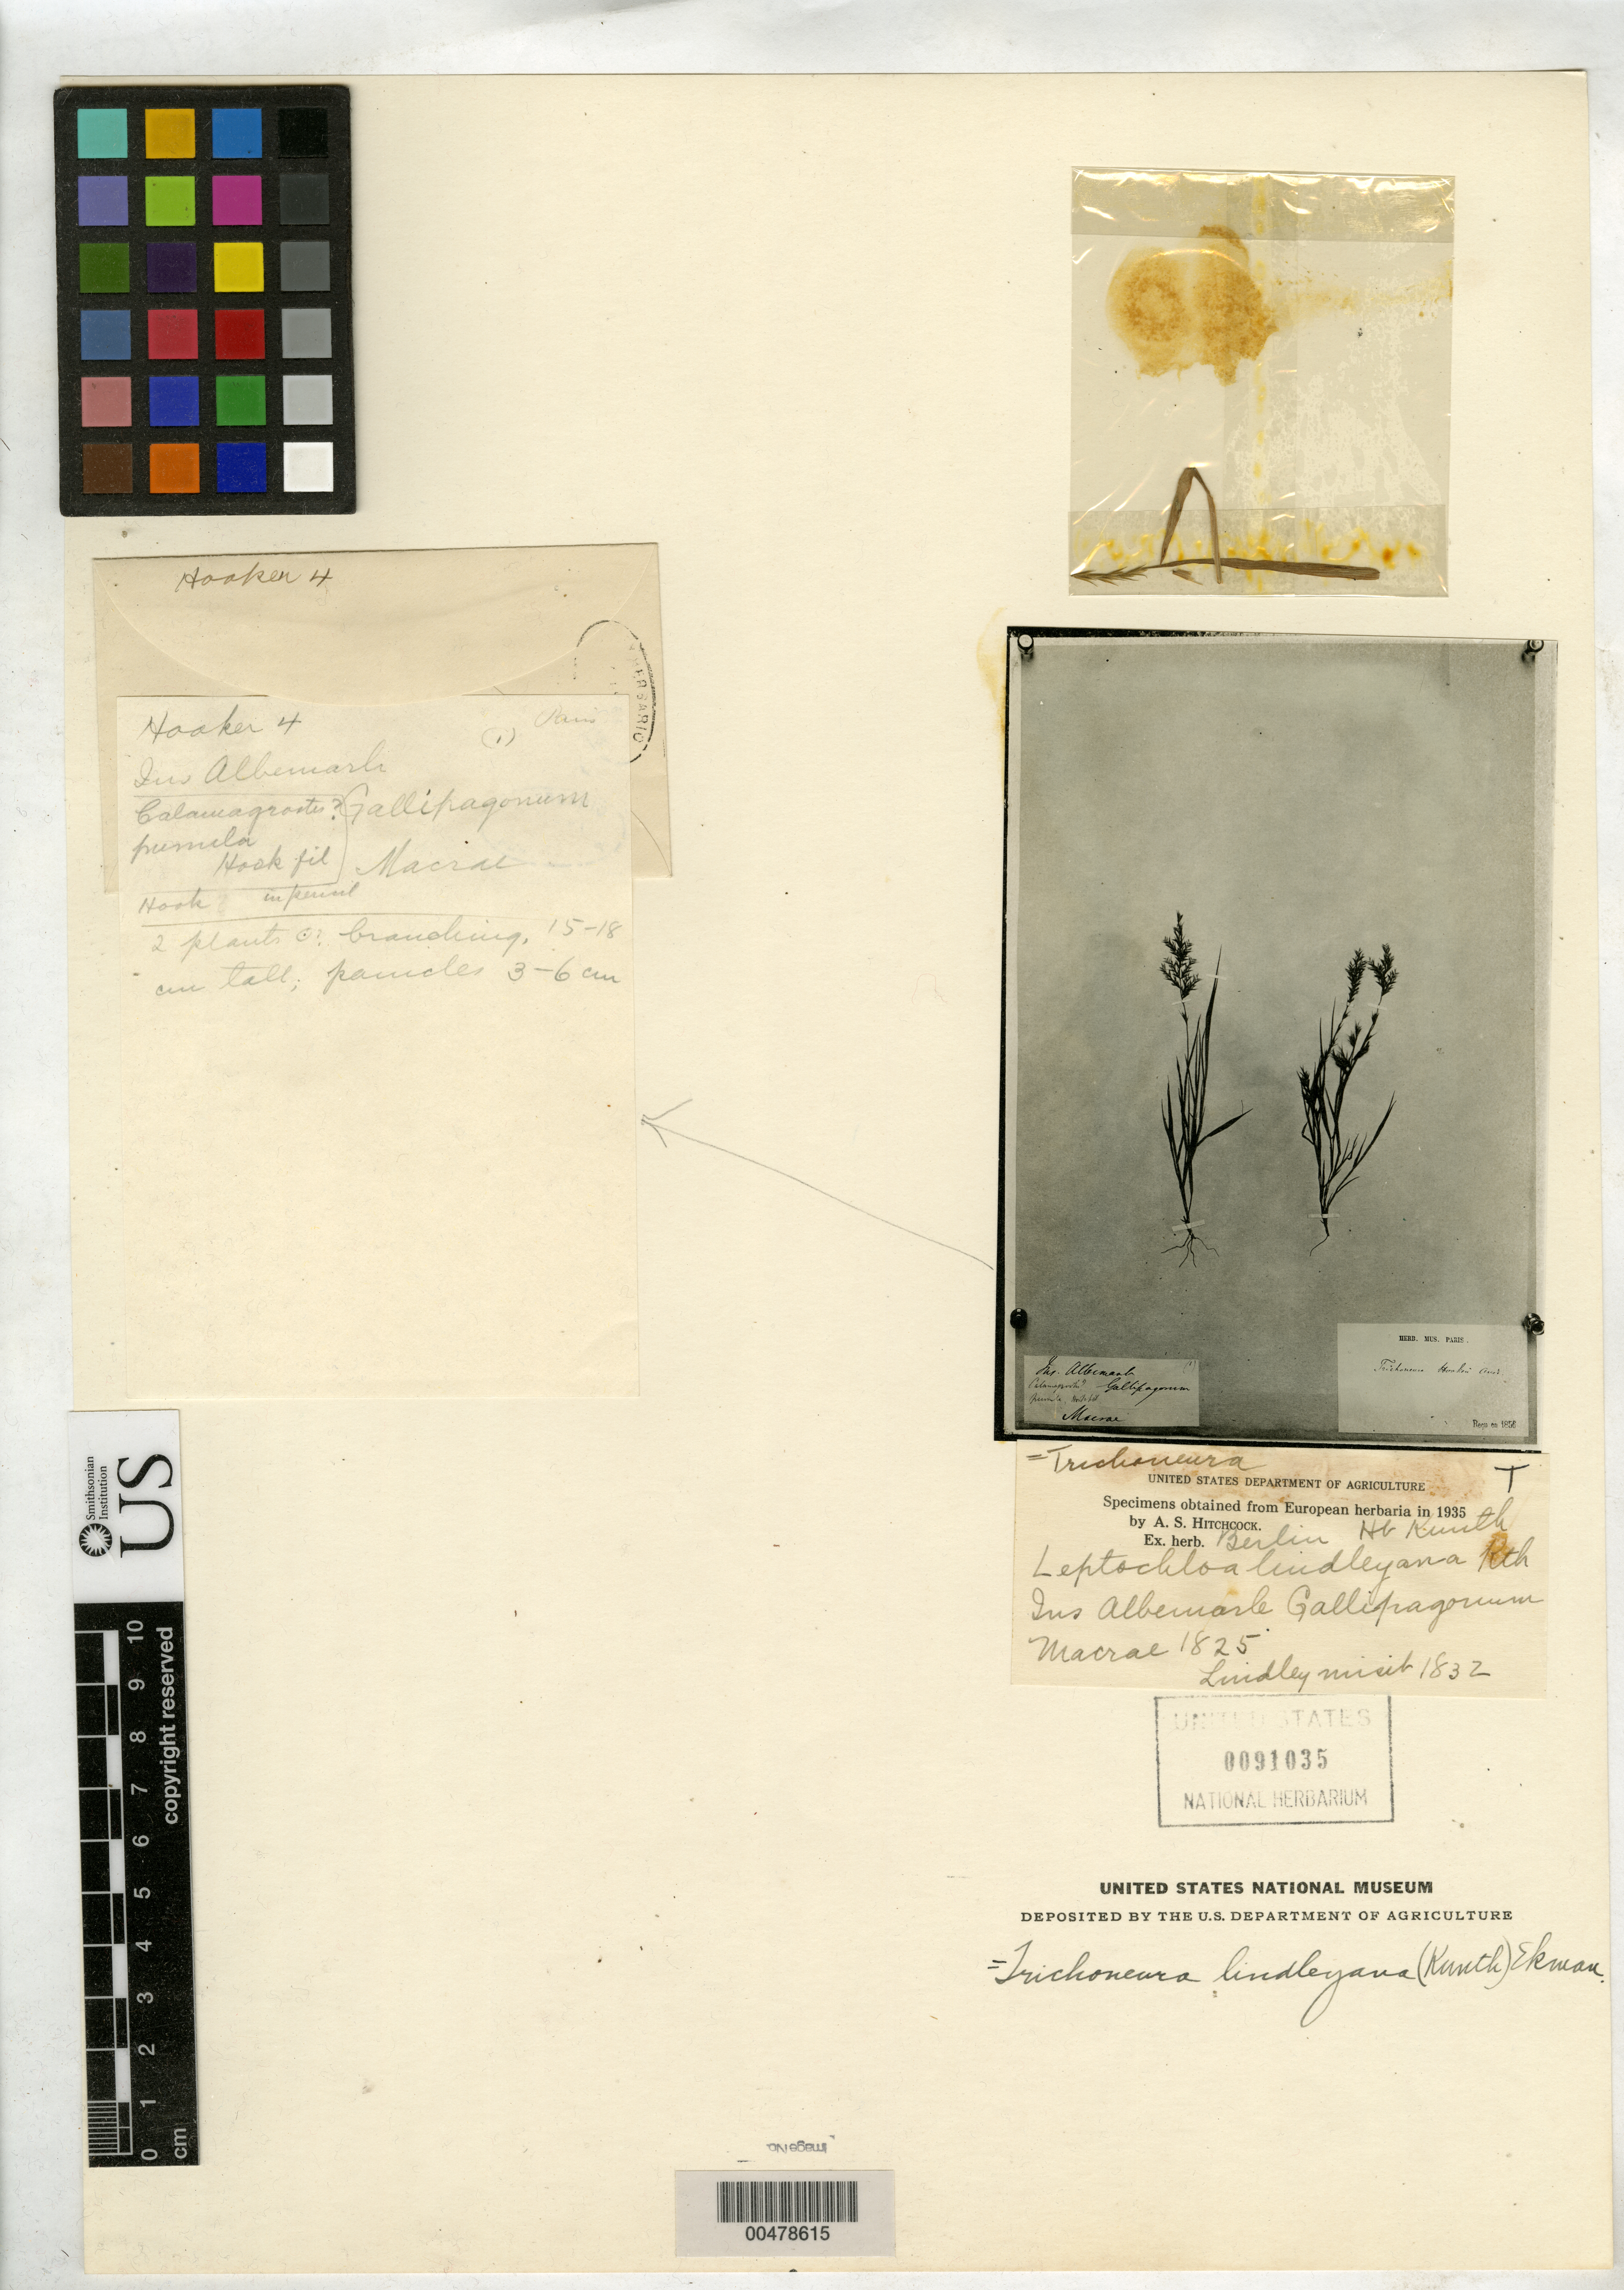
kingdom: Plantae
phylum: Tracheophyta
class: Liliopsida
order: Poales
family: Poaceae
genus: Leptochloa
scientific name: Leptochloa lindleyana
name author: Kunth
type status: Type Fragment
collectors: J. Macrae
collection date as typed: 1825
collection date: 1825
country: Ecuador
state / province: Colón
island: Galápagos Is.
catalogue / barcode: US 91035